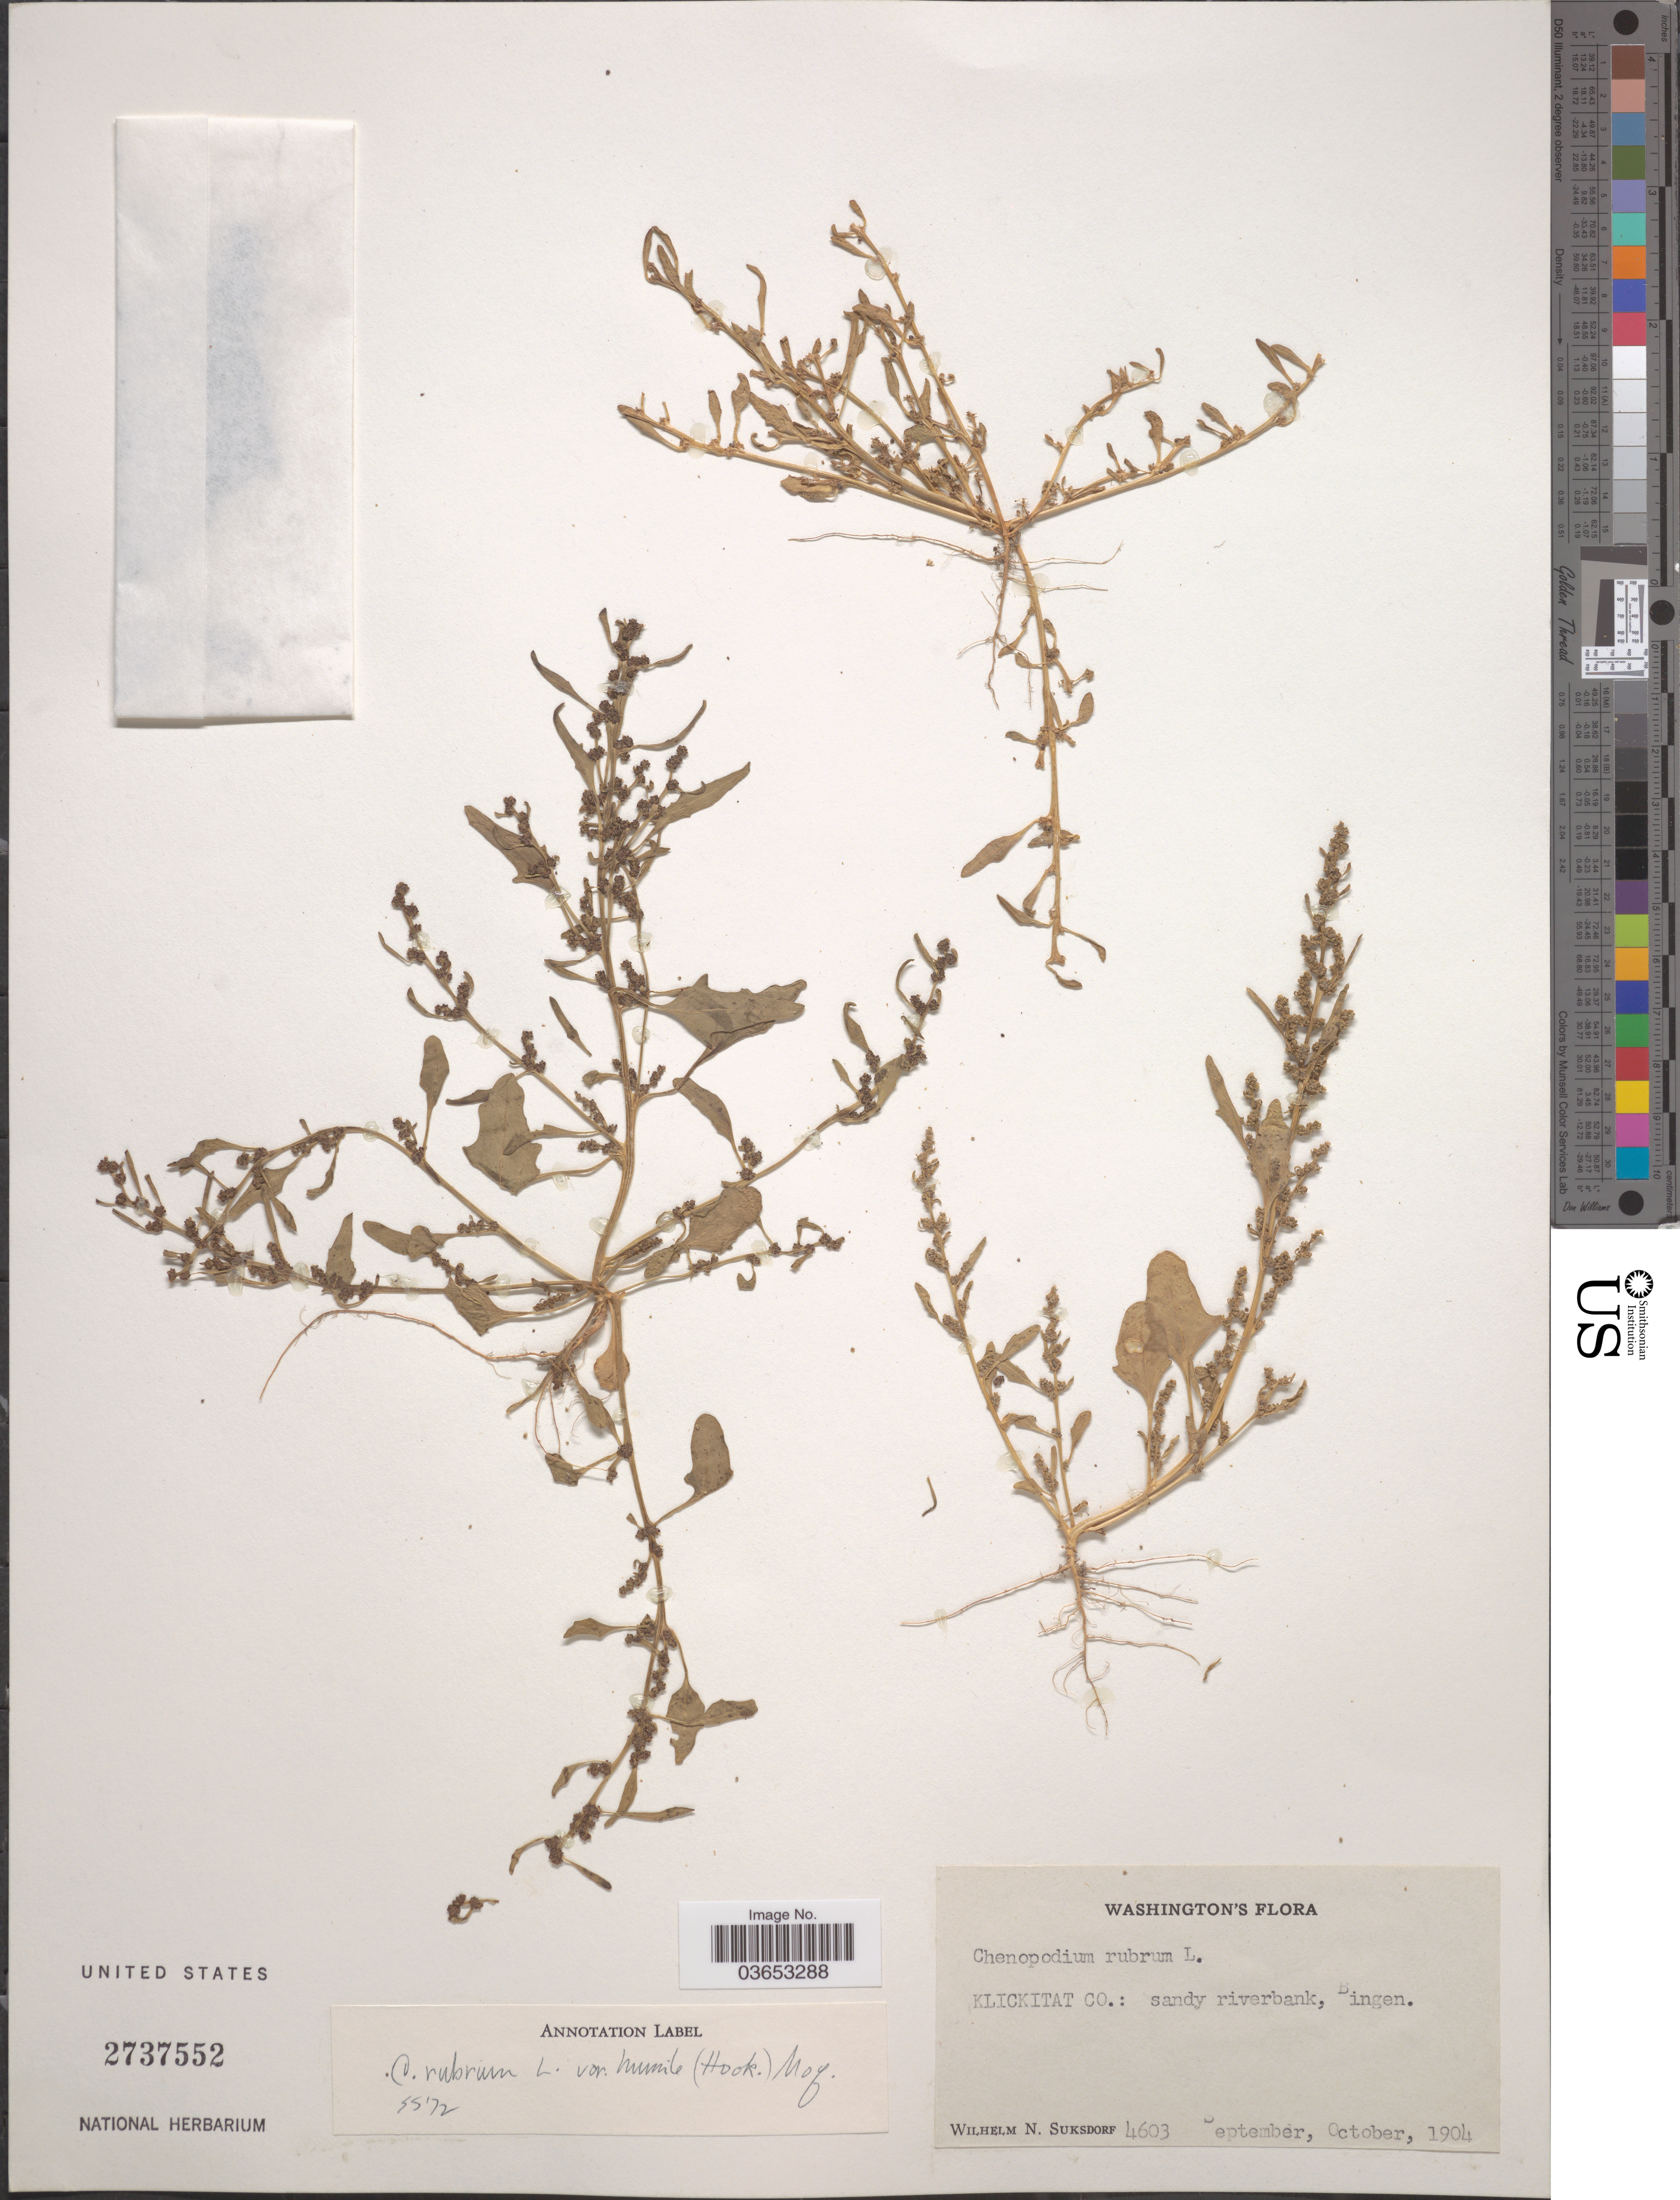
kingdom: Plantae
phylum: Tracheophyta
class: Magnoliopsida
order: Caryophyllales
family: Amaranthaceae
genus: Chenopodium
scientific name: Chenopodium humile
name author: Hook.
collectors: W. N. Suksdorf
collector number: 4603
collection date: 1904-09/1904-10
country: United States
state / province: Washington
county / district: Klickitat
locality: Klickitat Co.: Bingen.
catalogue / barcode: US 2737552